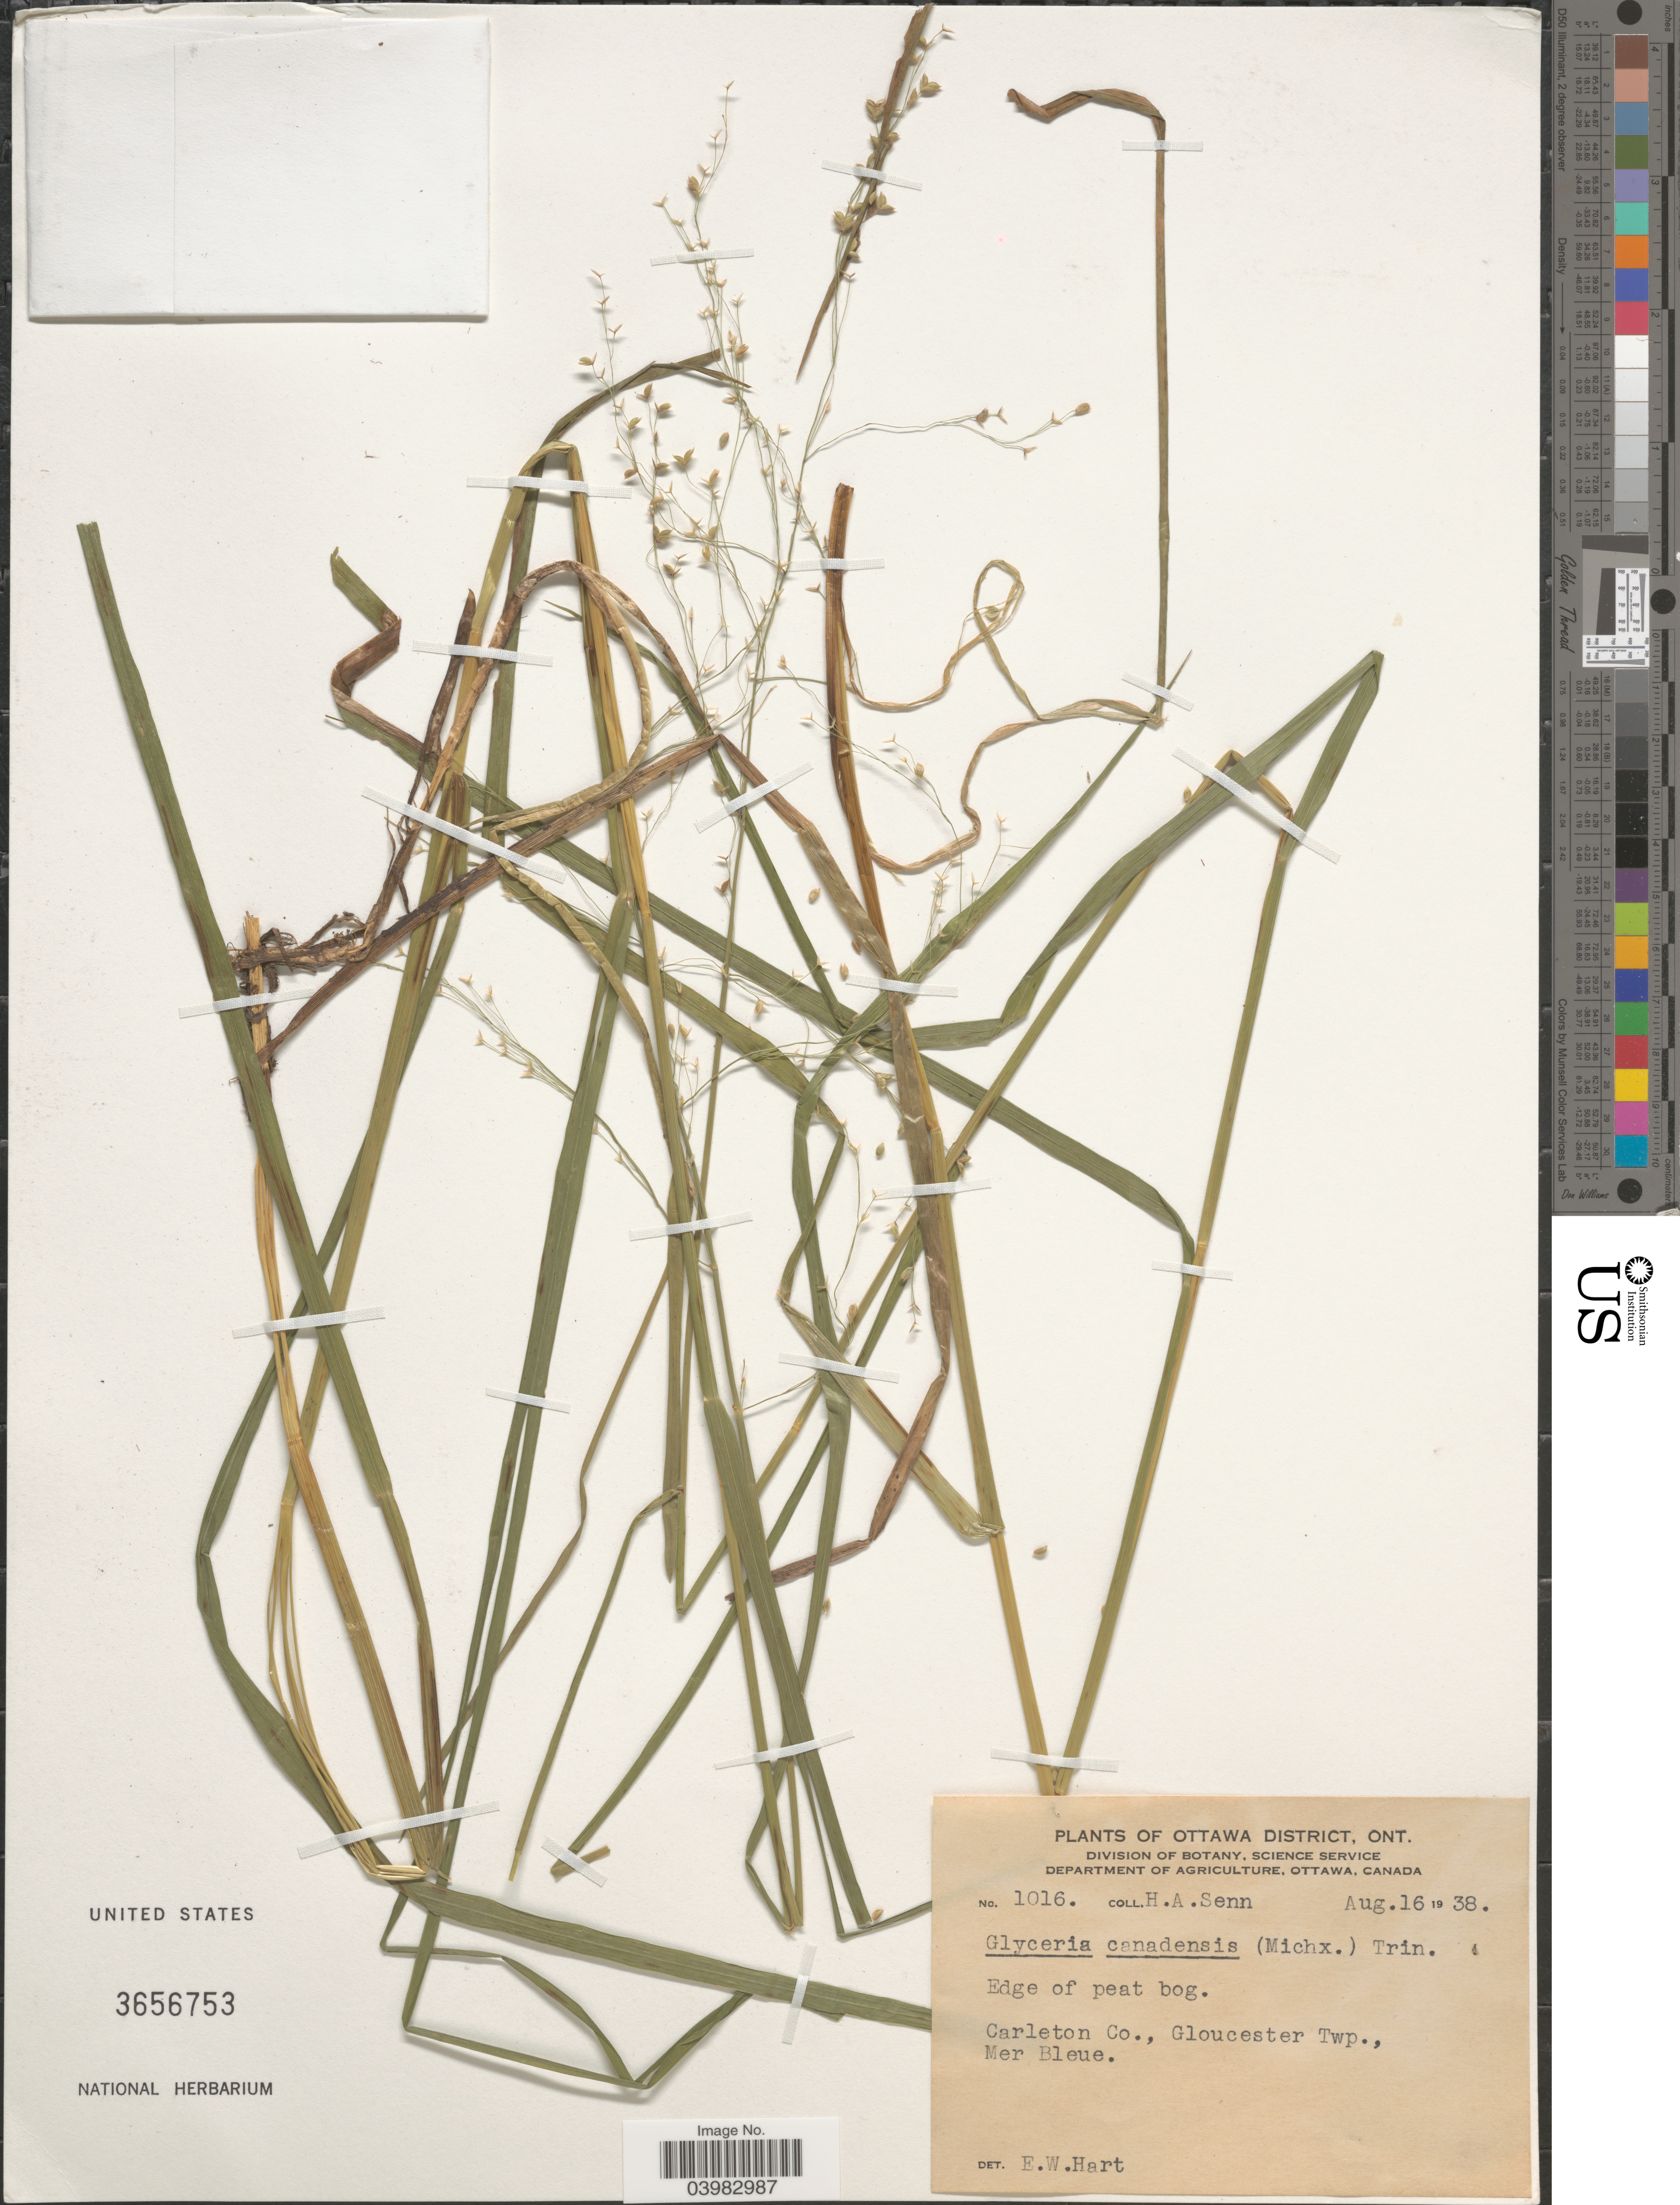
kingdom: Plantae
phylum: Tracheophyta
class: Liliopsida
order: Poales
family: Poaceae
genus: Glyceria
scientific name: Glyceria canadensis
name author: (Michx.) Trin.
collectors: H. Senn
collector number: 1016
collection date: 1938-08-16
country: Canada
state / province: Ontario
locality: Ottawa District. Carleton Co., Gloucester Twp., Mer Bleue.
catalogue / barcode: US 3656753